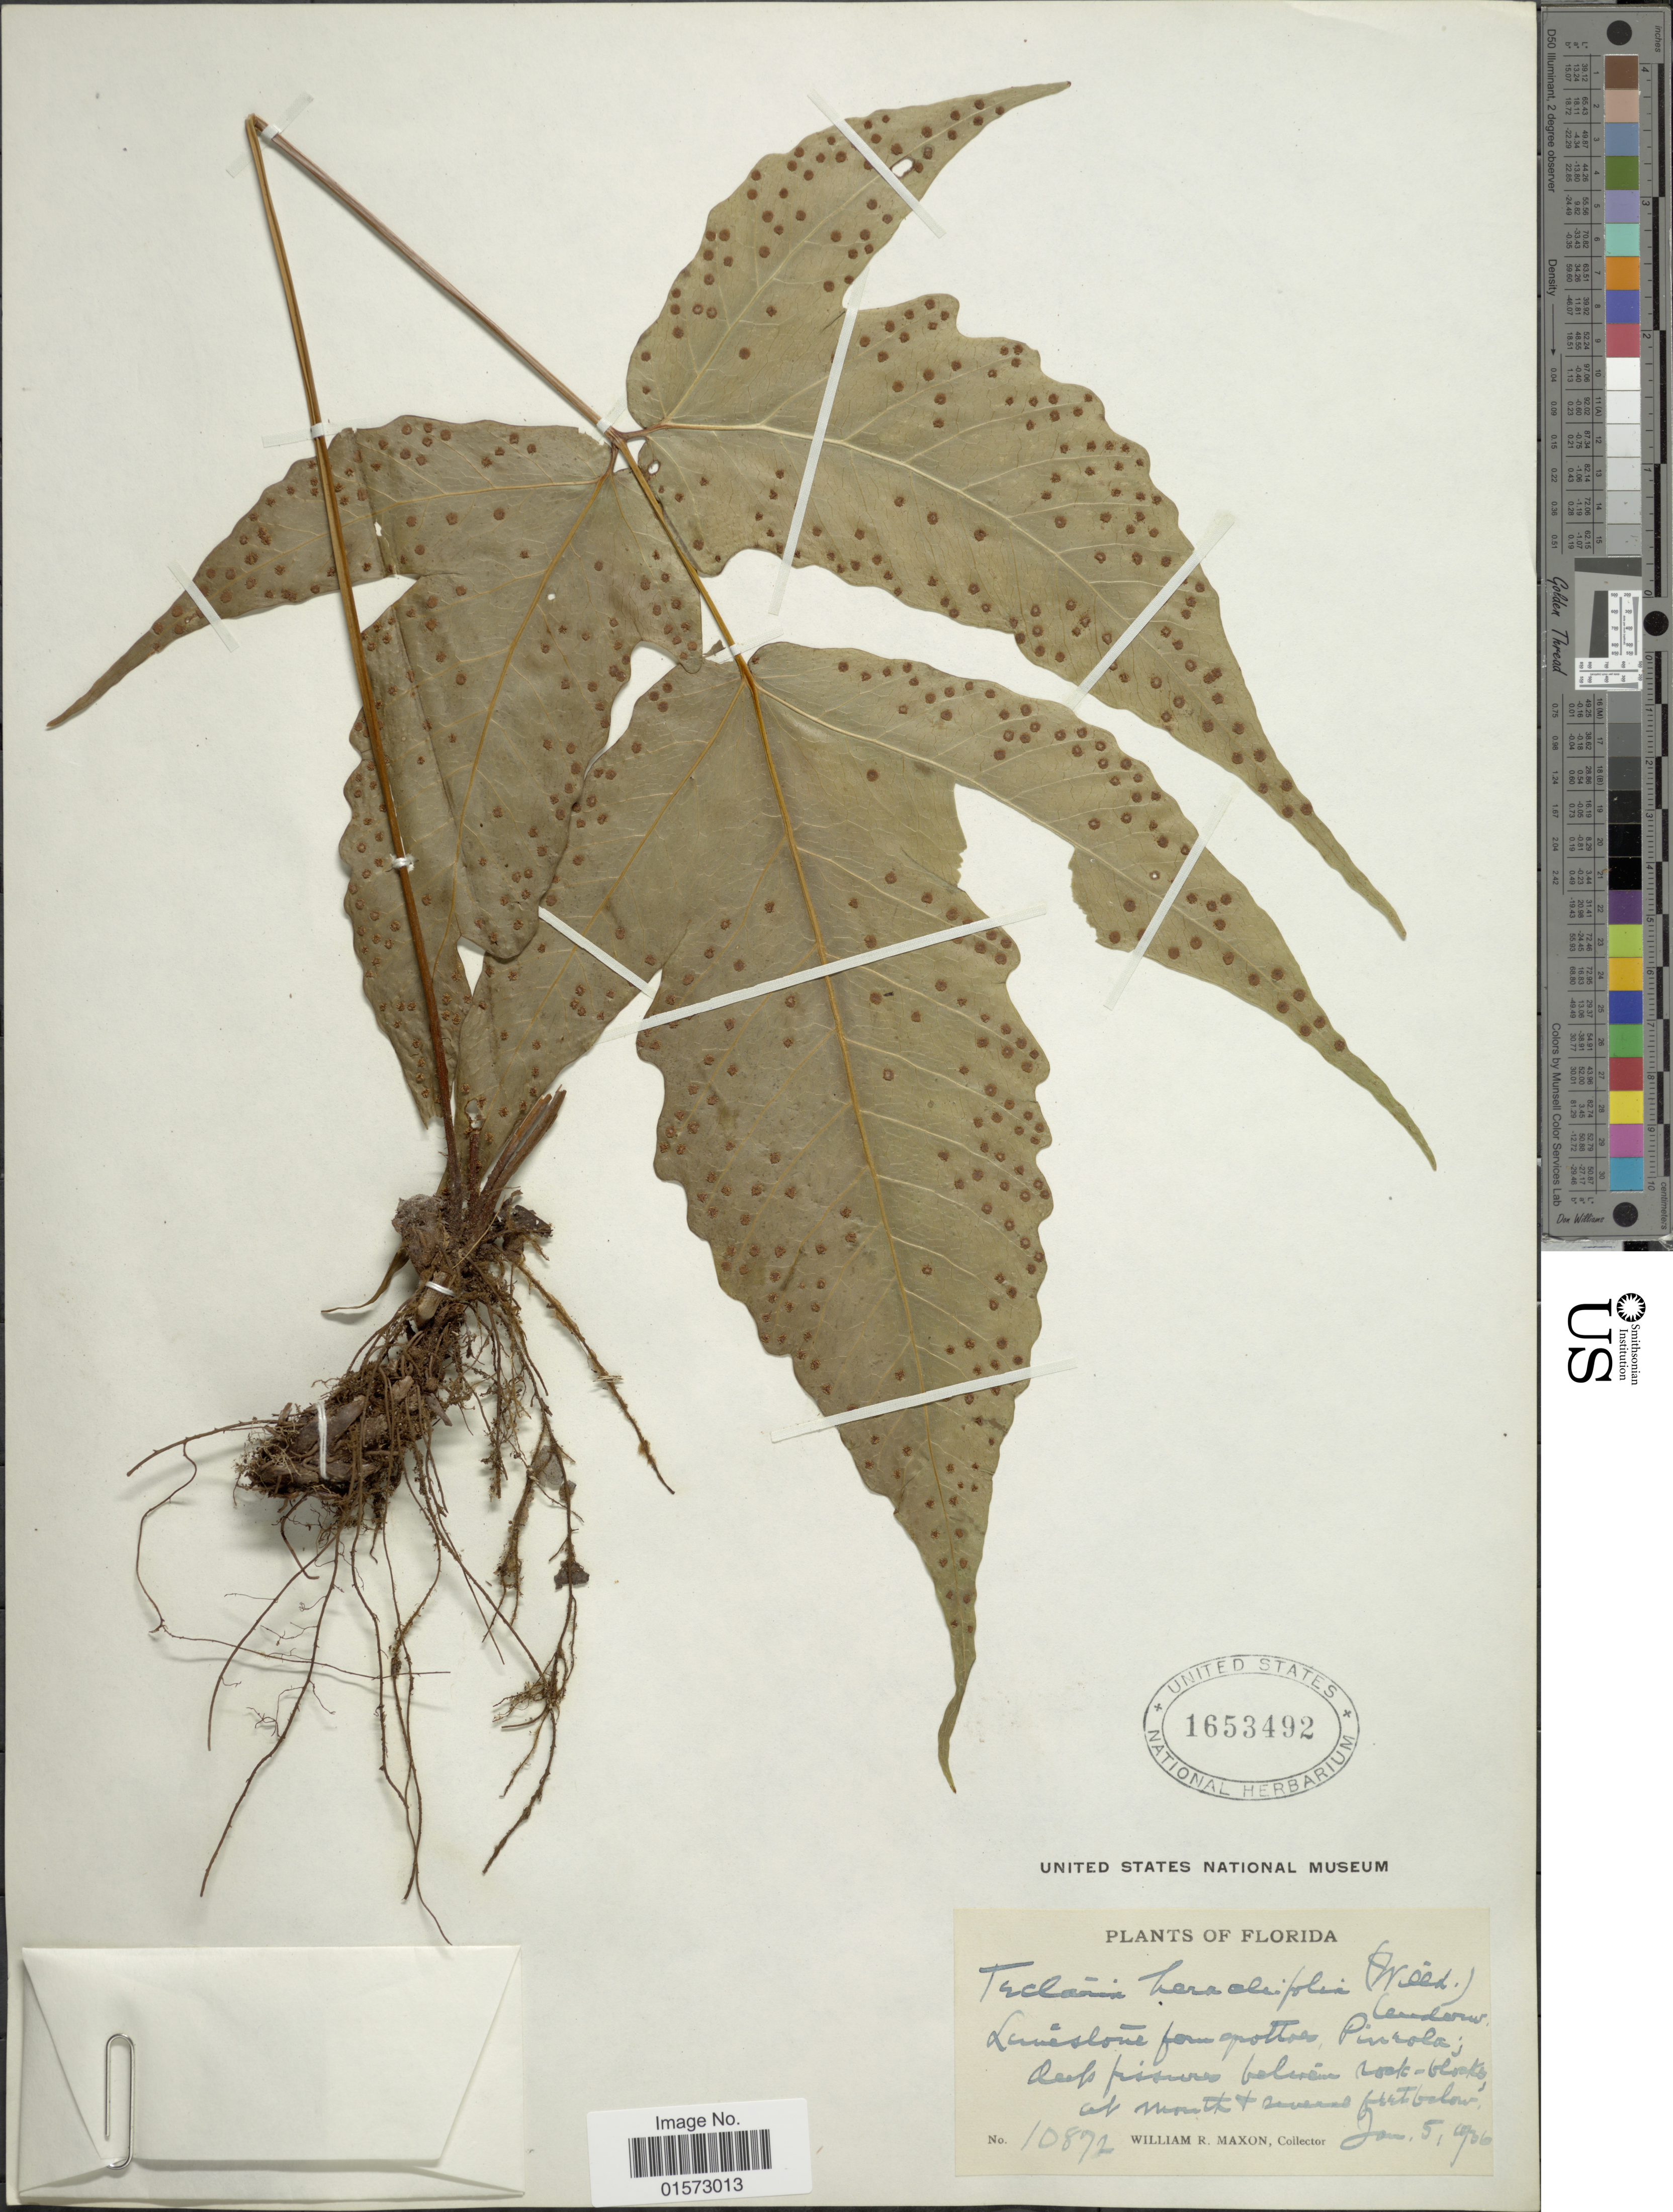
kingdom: Plantae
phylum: Tracheophyta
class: Polypodiopsida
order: Polypodiales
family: Tectariaceae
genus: Tectaria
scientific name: Tectaria heracleifolia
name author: (Willd.) Underw.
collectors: W. R. Maxon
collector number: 10872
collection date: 1906-01-05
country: United States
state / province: Florida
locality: Limestone fern grottoes, Pineola; fissures between rock-blocks, at mouth and several feet below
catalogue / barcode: US 1653492